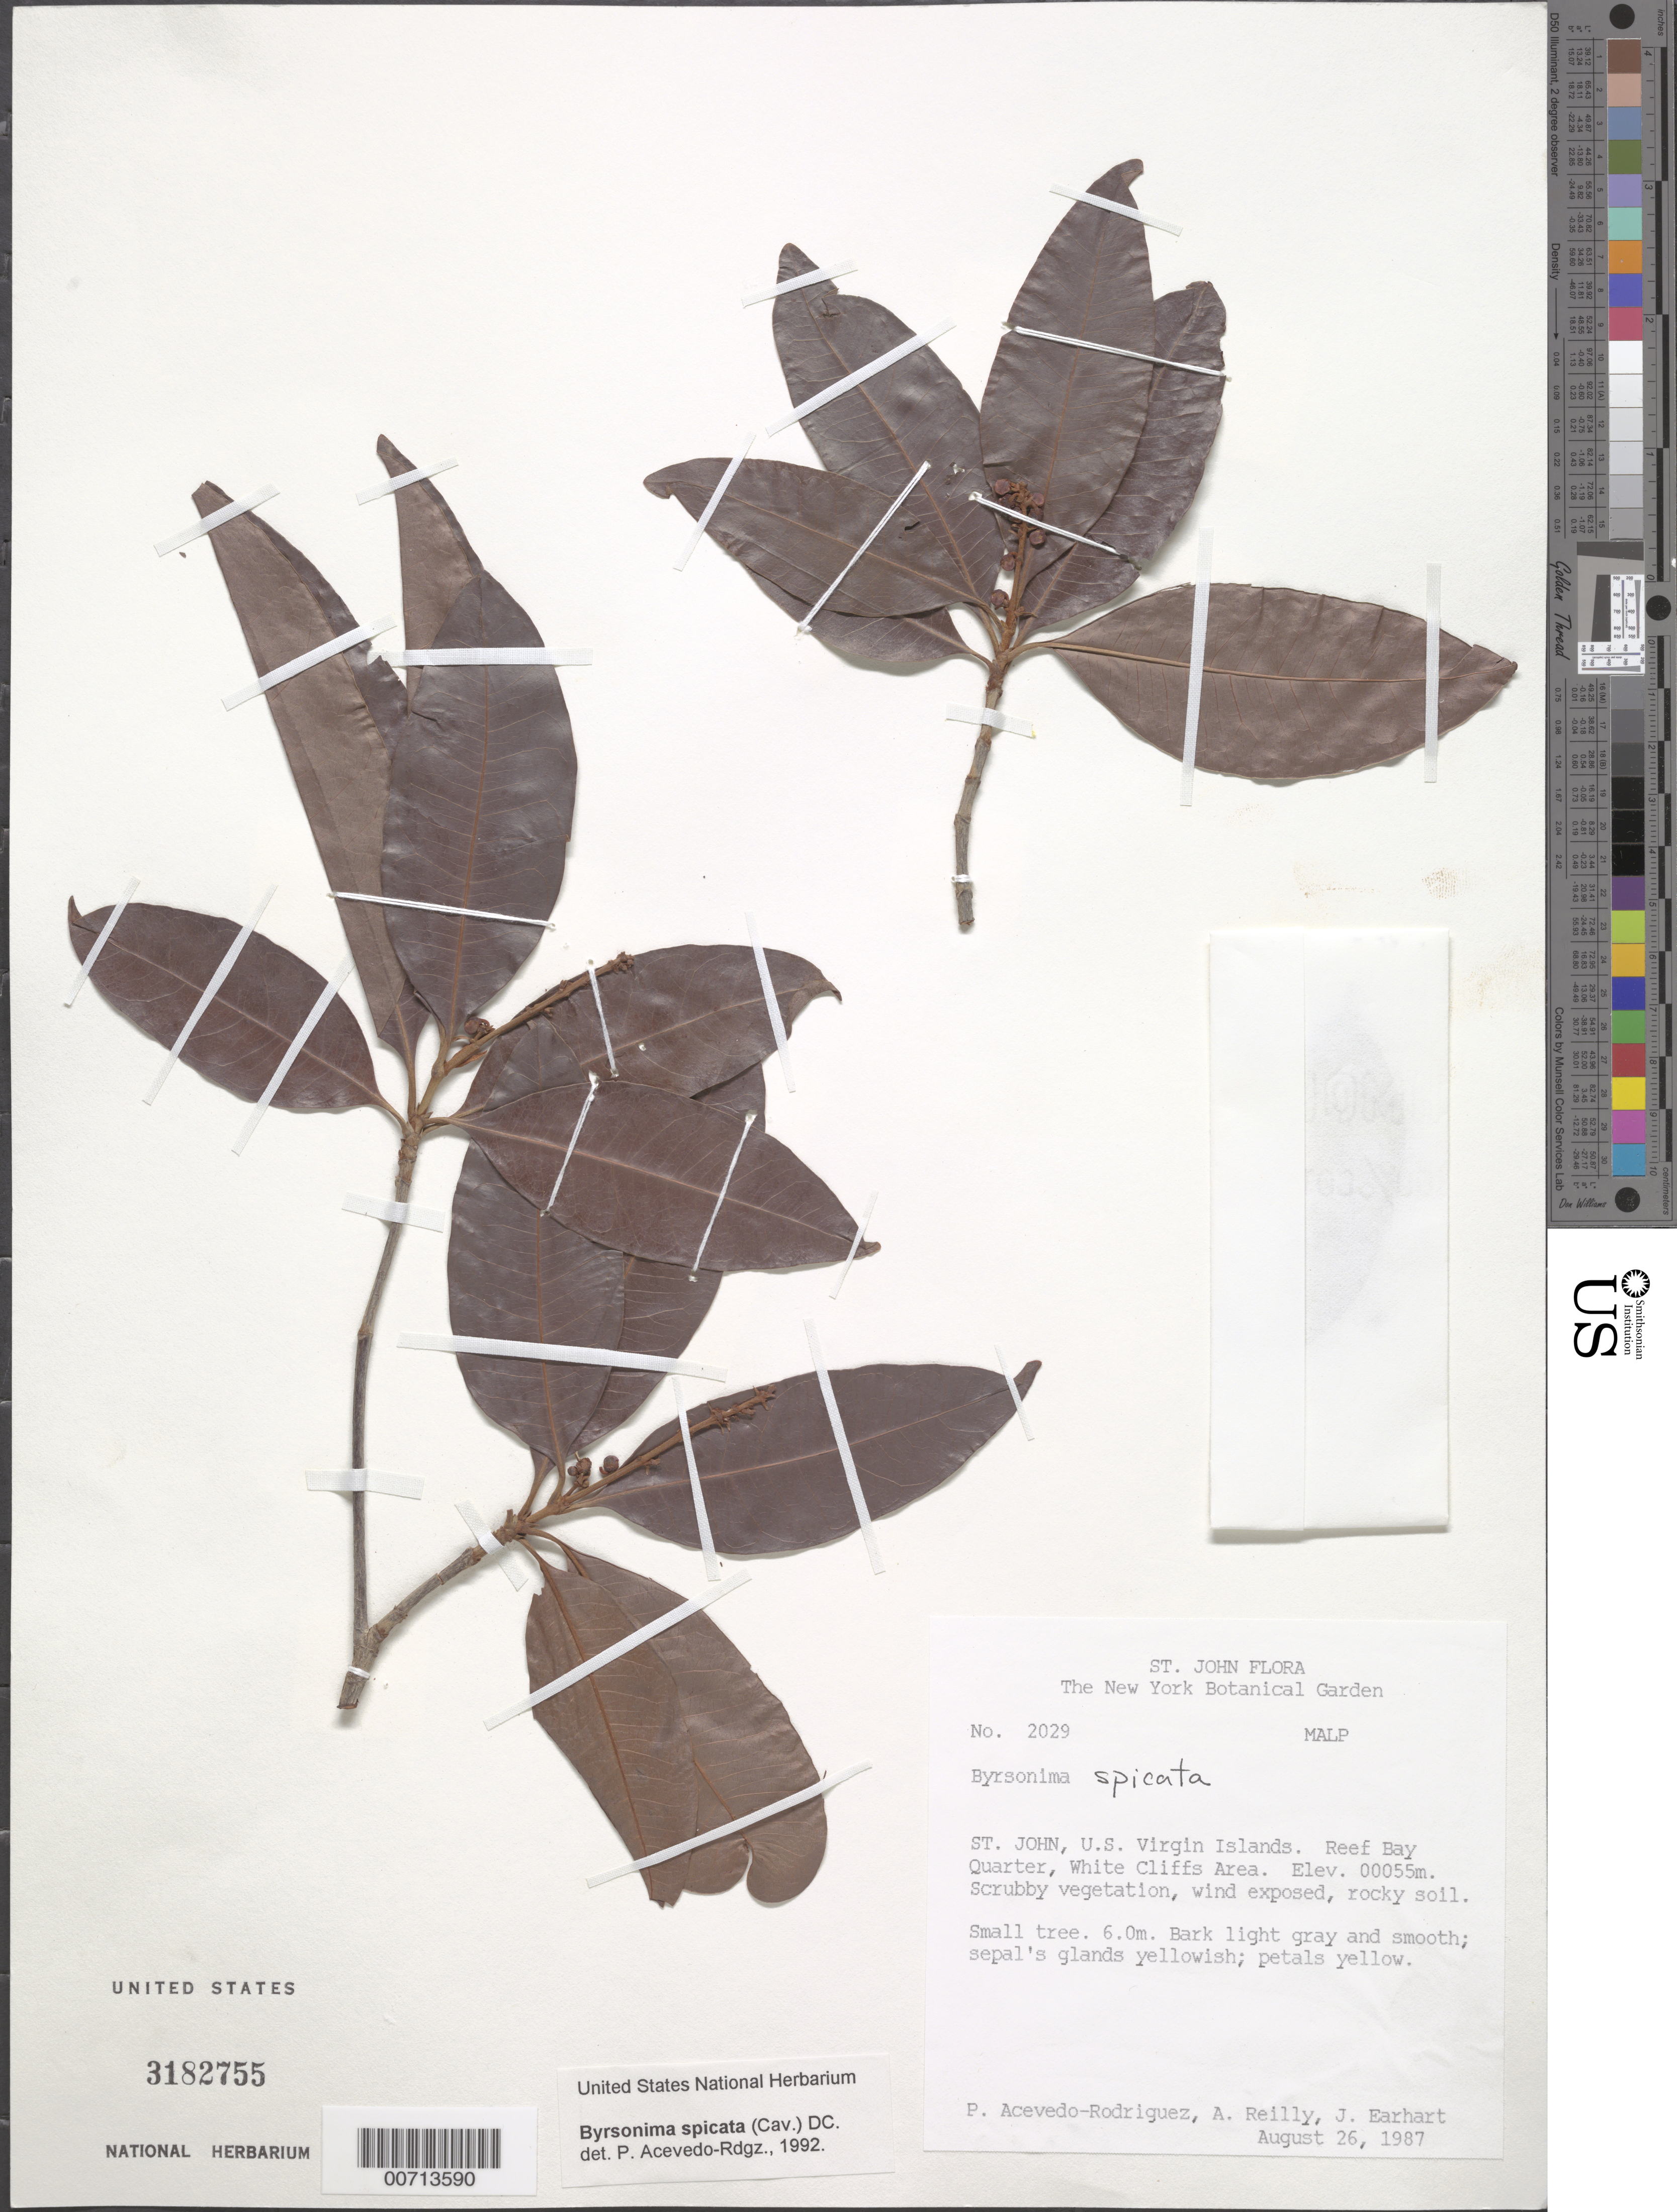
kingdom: Plantae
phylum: Tracheophyta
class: Magnoliopsida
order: Malpighiales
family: Malpighiaceae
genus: Byrsonima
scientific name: Byrsonima spicata (Cav.) DC.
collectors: P. Acevedo-Rodr., A. Reilly & J. Earhart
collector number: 2029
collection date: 1987-08-26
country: U.S. Virgin Islands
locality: St. John. Reef Bay Quarter, White Cliffs Area.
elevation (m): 55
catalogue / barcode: US 3182755